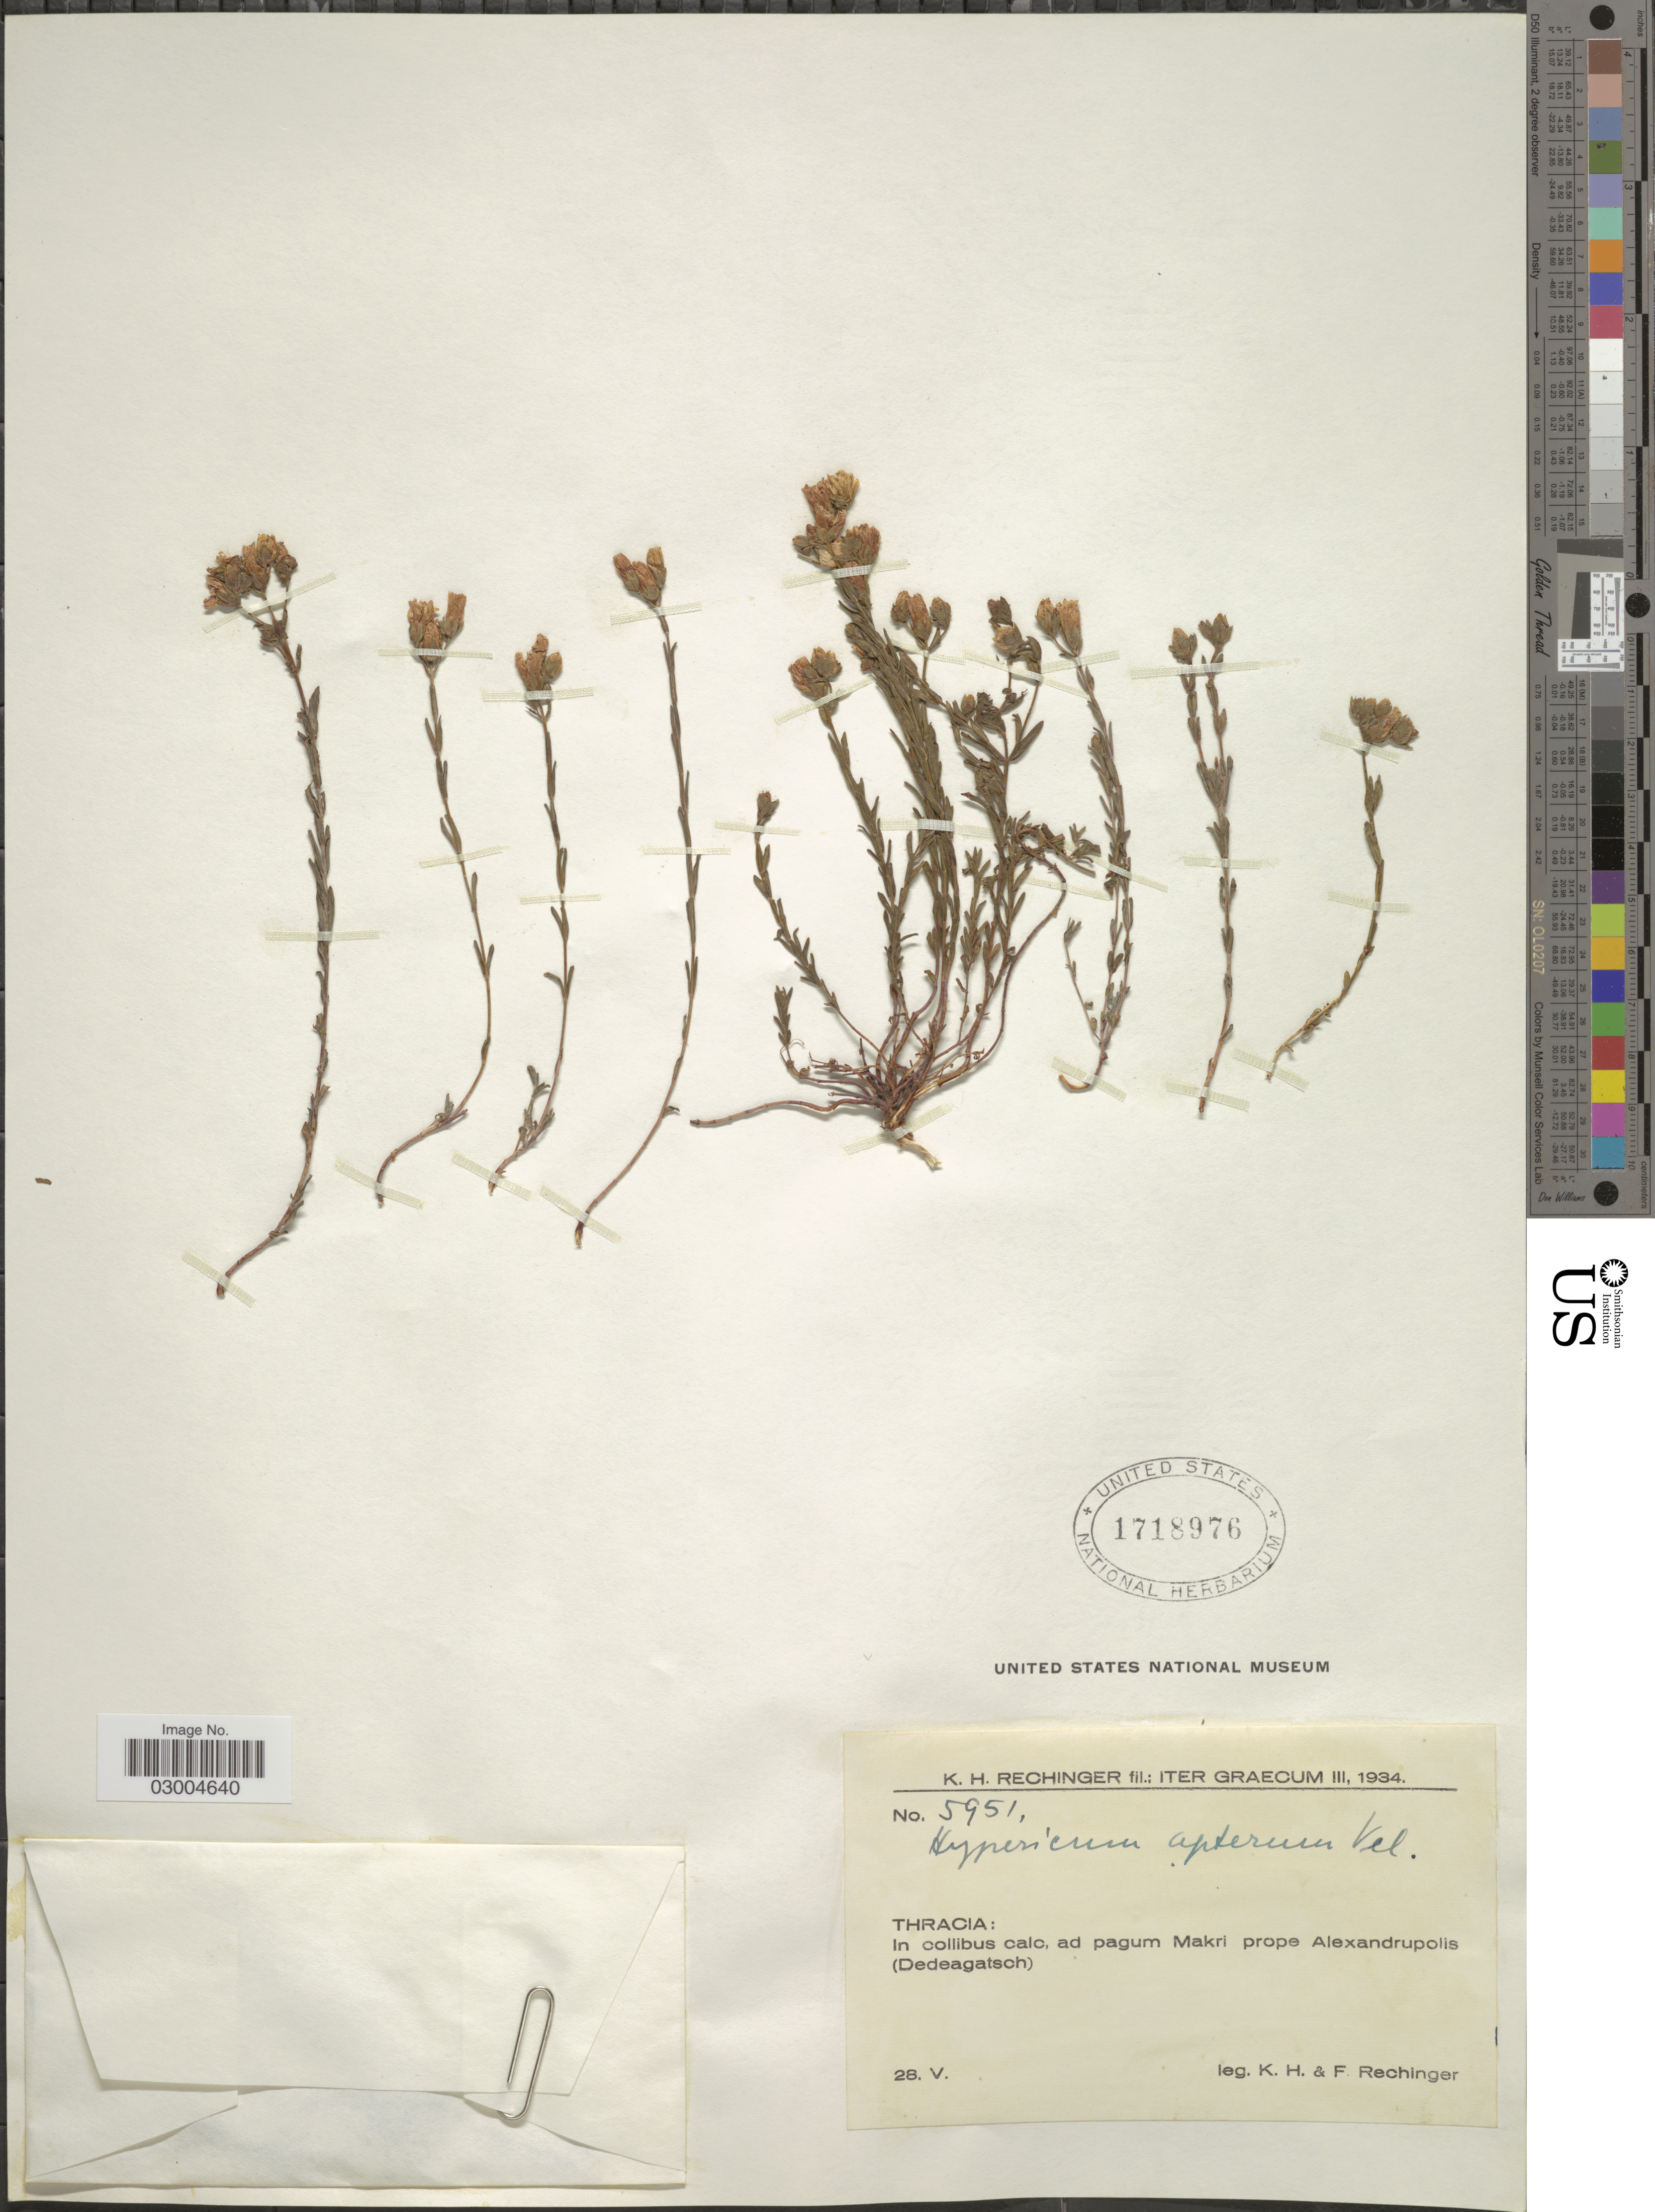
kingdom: Plantae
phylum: Tracheophyta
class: Magnoliopsida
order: Malpighiales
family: Hypericaceae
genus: Hypericum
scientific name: Hypericum apterum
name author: Velen.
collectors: K. H. Rechinger & F. Rechinger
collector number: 5951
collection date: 1934-05-28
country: Greece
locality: Graecum. Thracia: In collibus calc, ad pagum Makri prope Alexandrupolis (Dedeagatsch).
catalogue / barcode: US 1718976